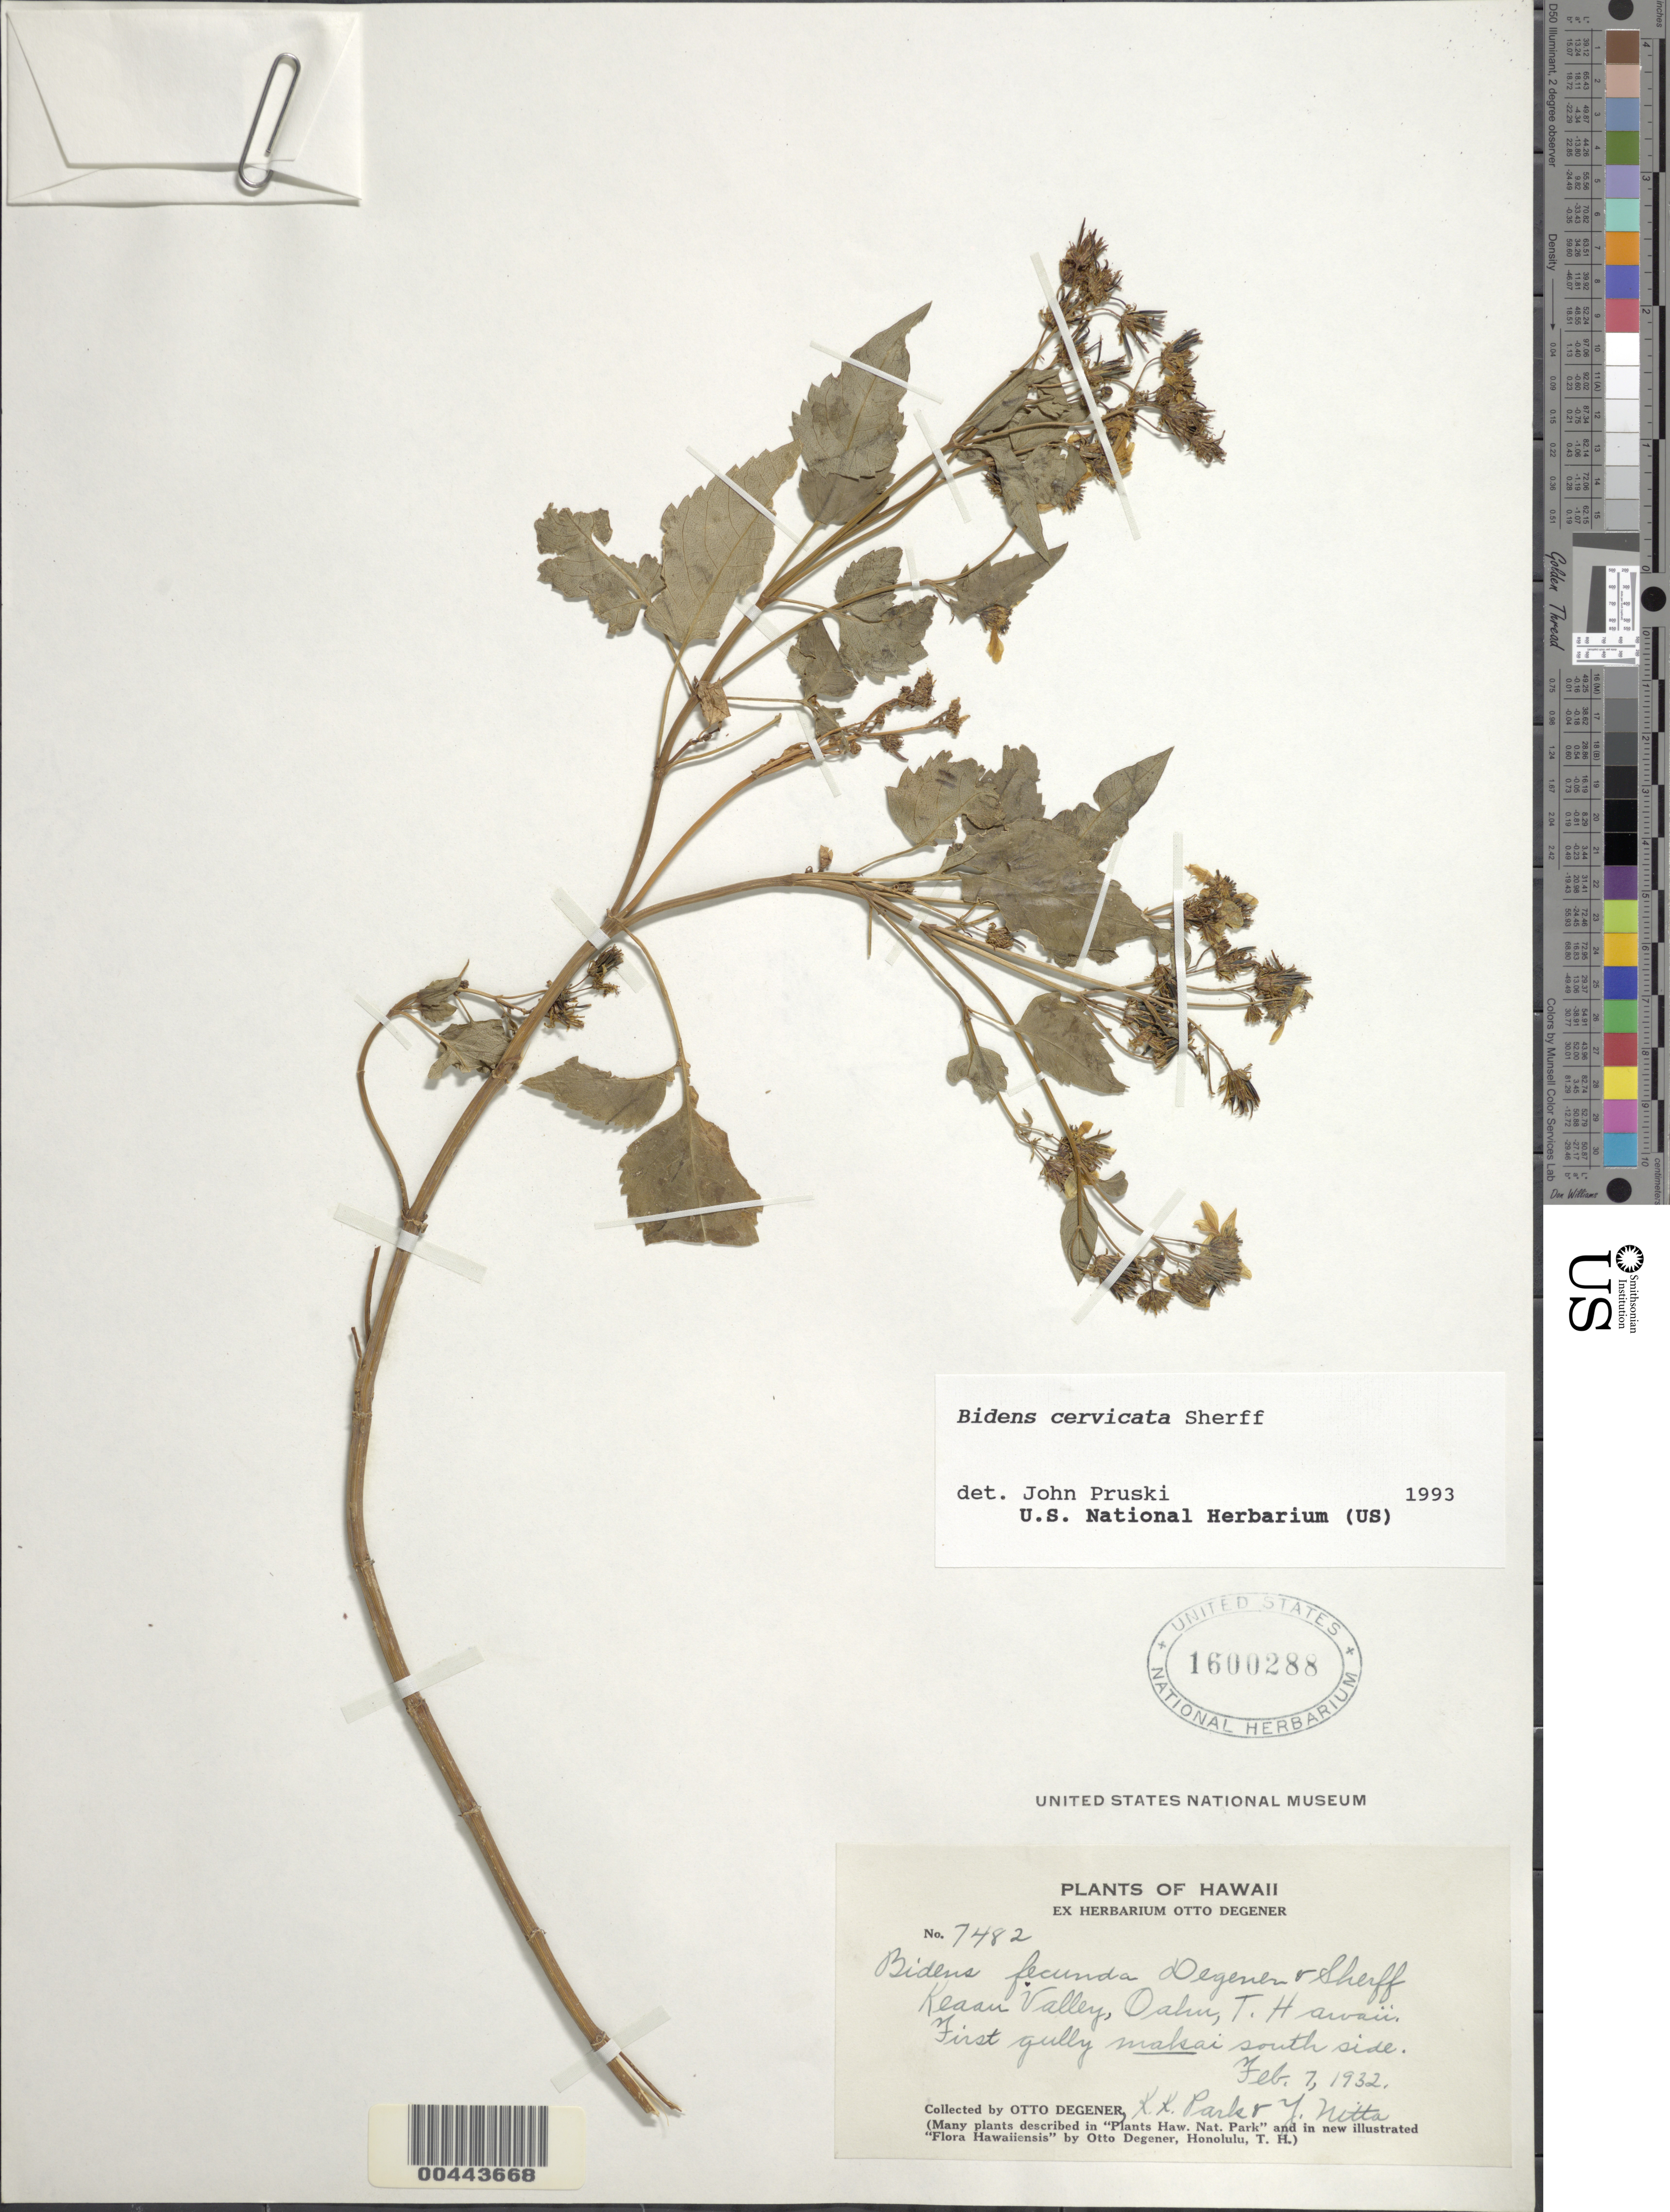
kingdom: Plantae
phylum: Tracheophyta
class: Magnoliopsida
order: Asterales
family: Asteraceae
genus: Bidens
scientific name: Bidens cervicata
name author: Sherff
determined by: Pruski, J. F.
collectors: O. Degener, K. Park & Y. Nitta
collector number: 7482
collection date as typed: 7 Feb 1932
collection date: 1932-02-07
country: United States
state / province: Hawaii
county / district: Honolulu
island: Oahu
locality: Keaau Valley, first gully makai south side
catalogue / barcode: US 1600288